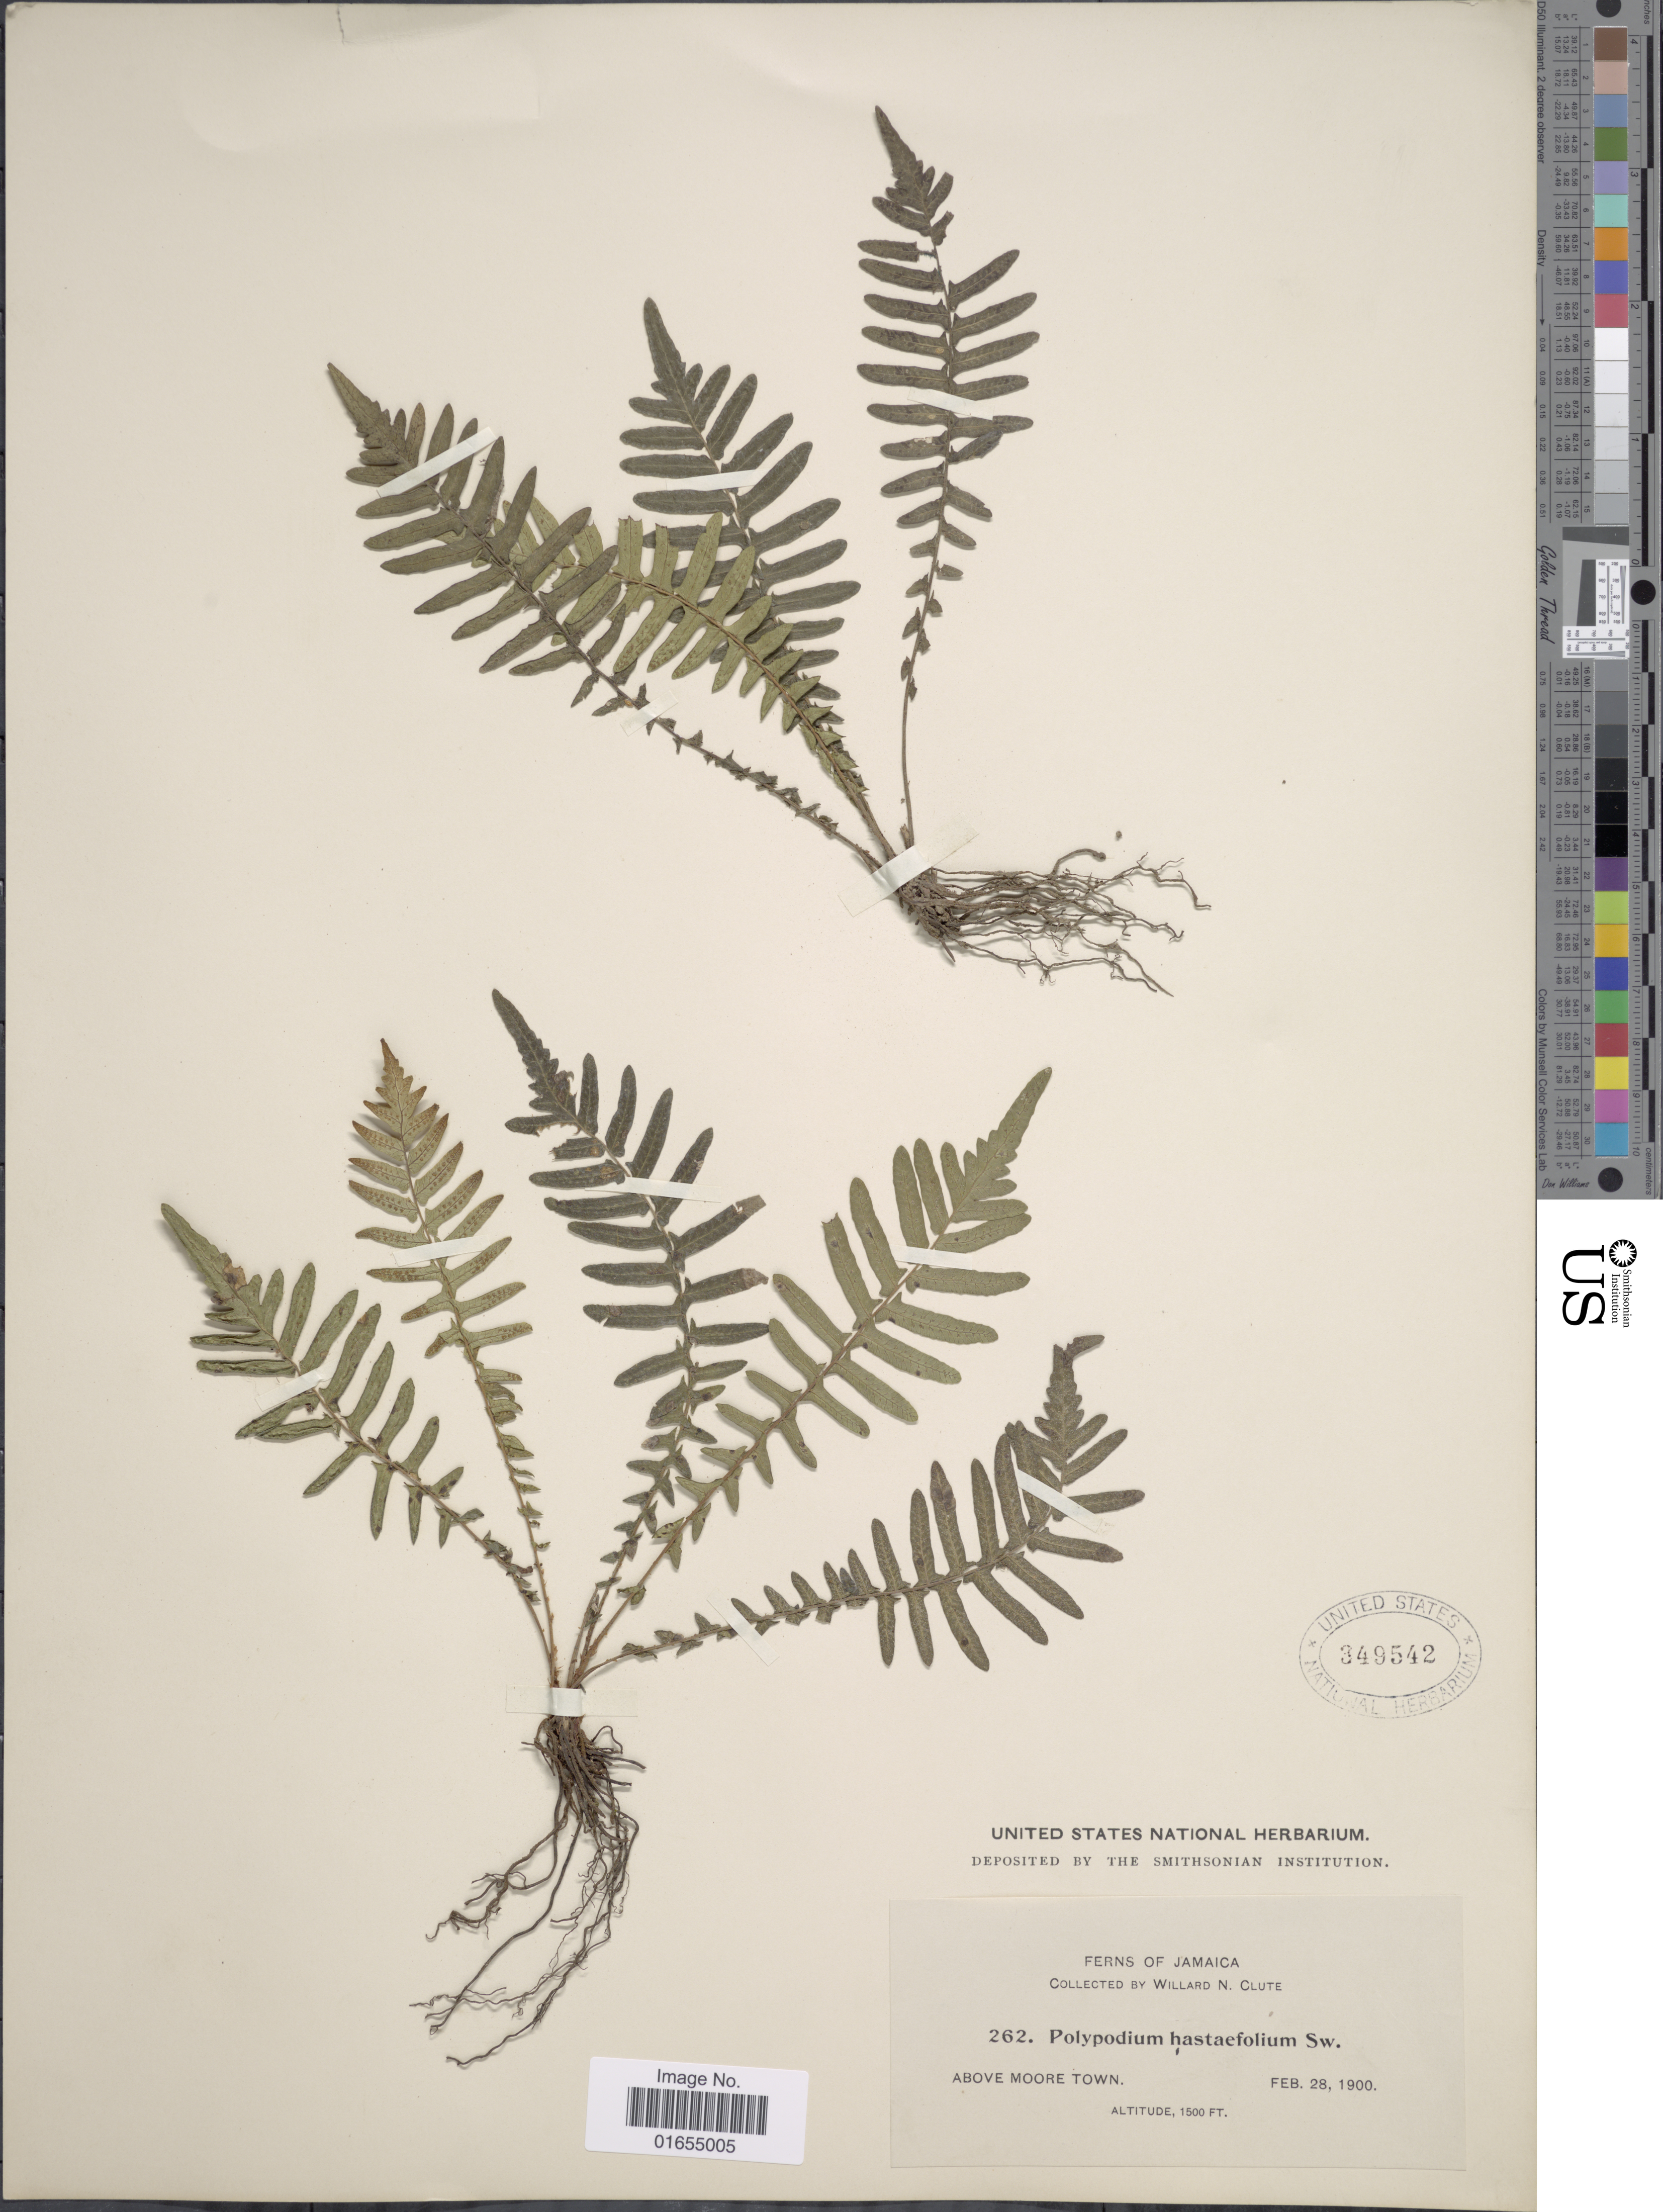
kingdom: Plantae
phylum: Tracheophyta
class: Polypodiopsida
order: Polypodiales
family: Thelypteridaceae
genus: Goniopteris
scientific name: Goniopteris sagittata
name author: (Sw.) Pic. Serm.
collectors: W. N. Clute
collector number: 262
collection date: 1900-02-28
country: Jamaica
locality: Above Moore Town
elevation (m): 457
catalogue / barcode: US 349542